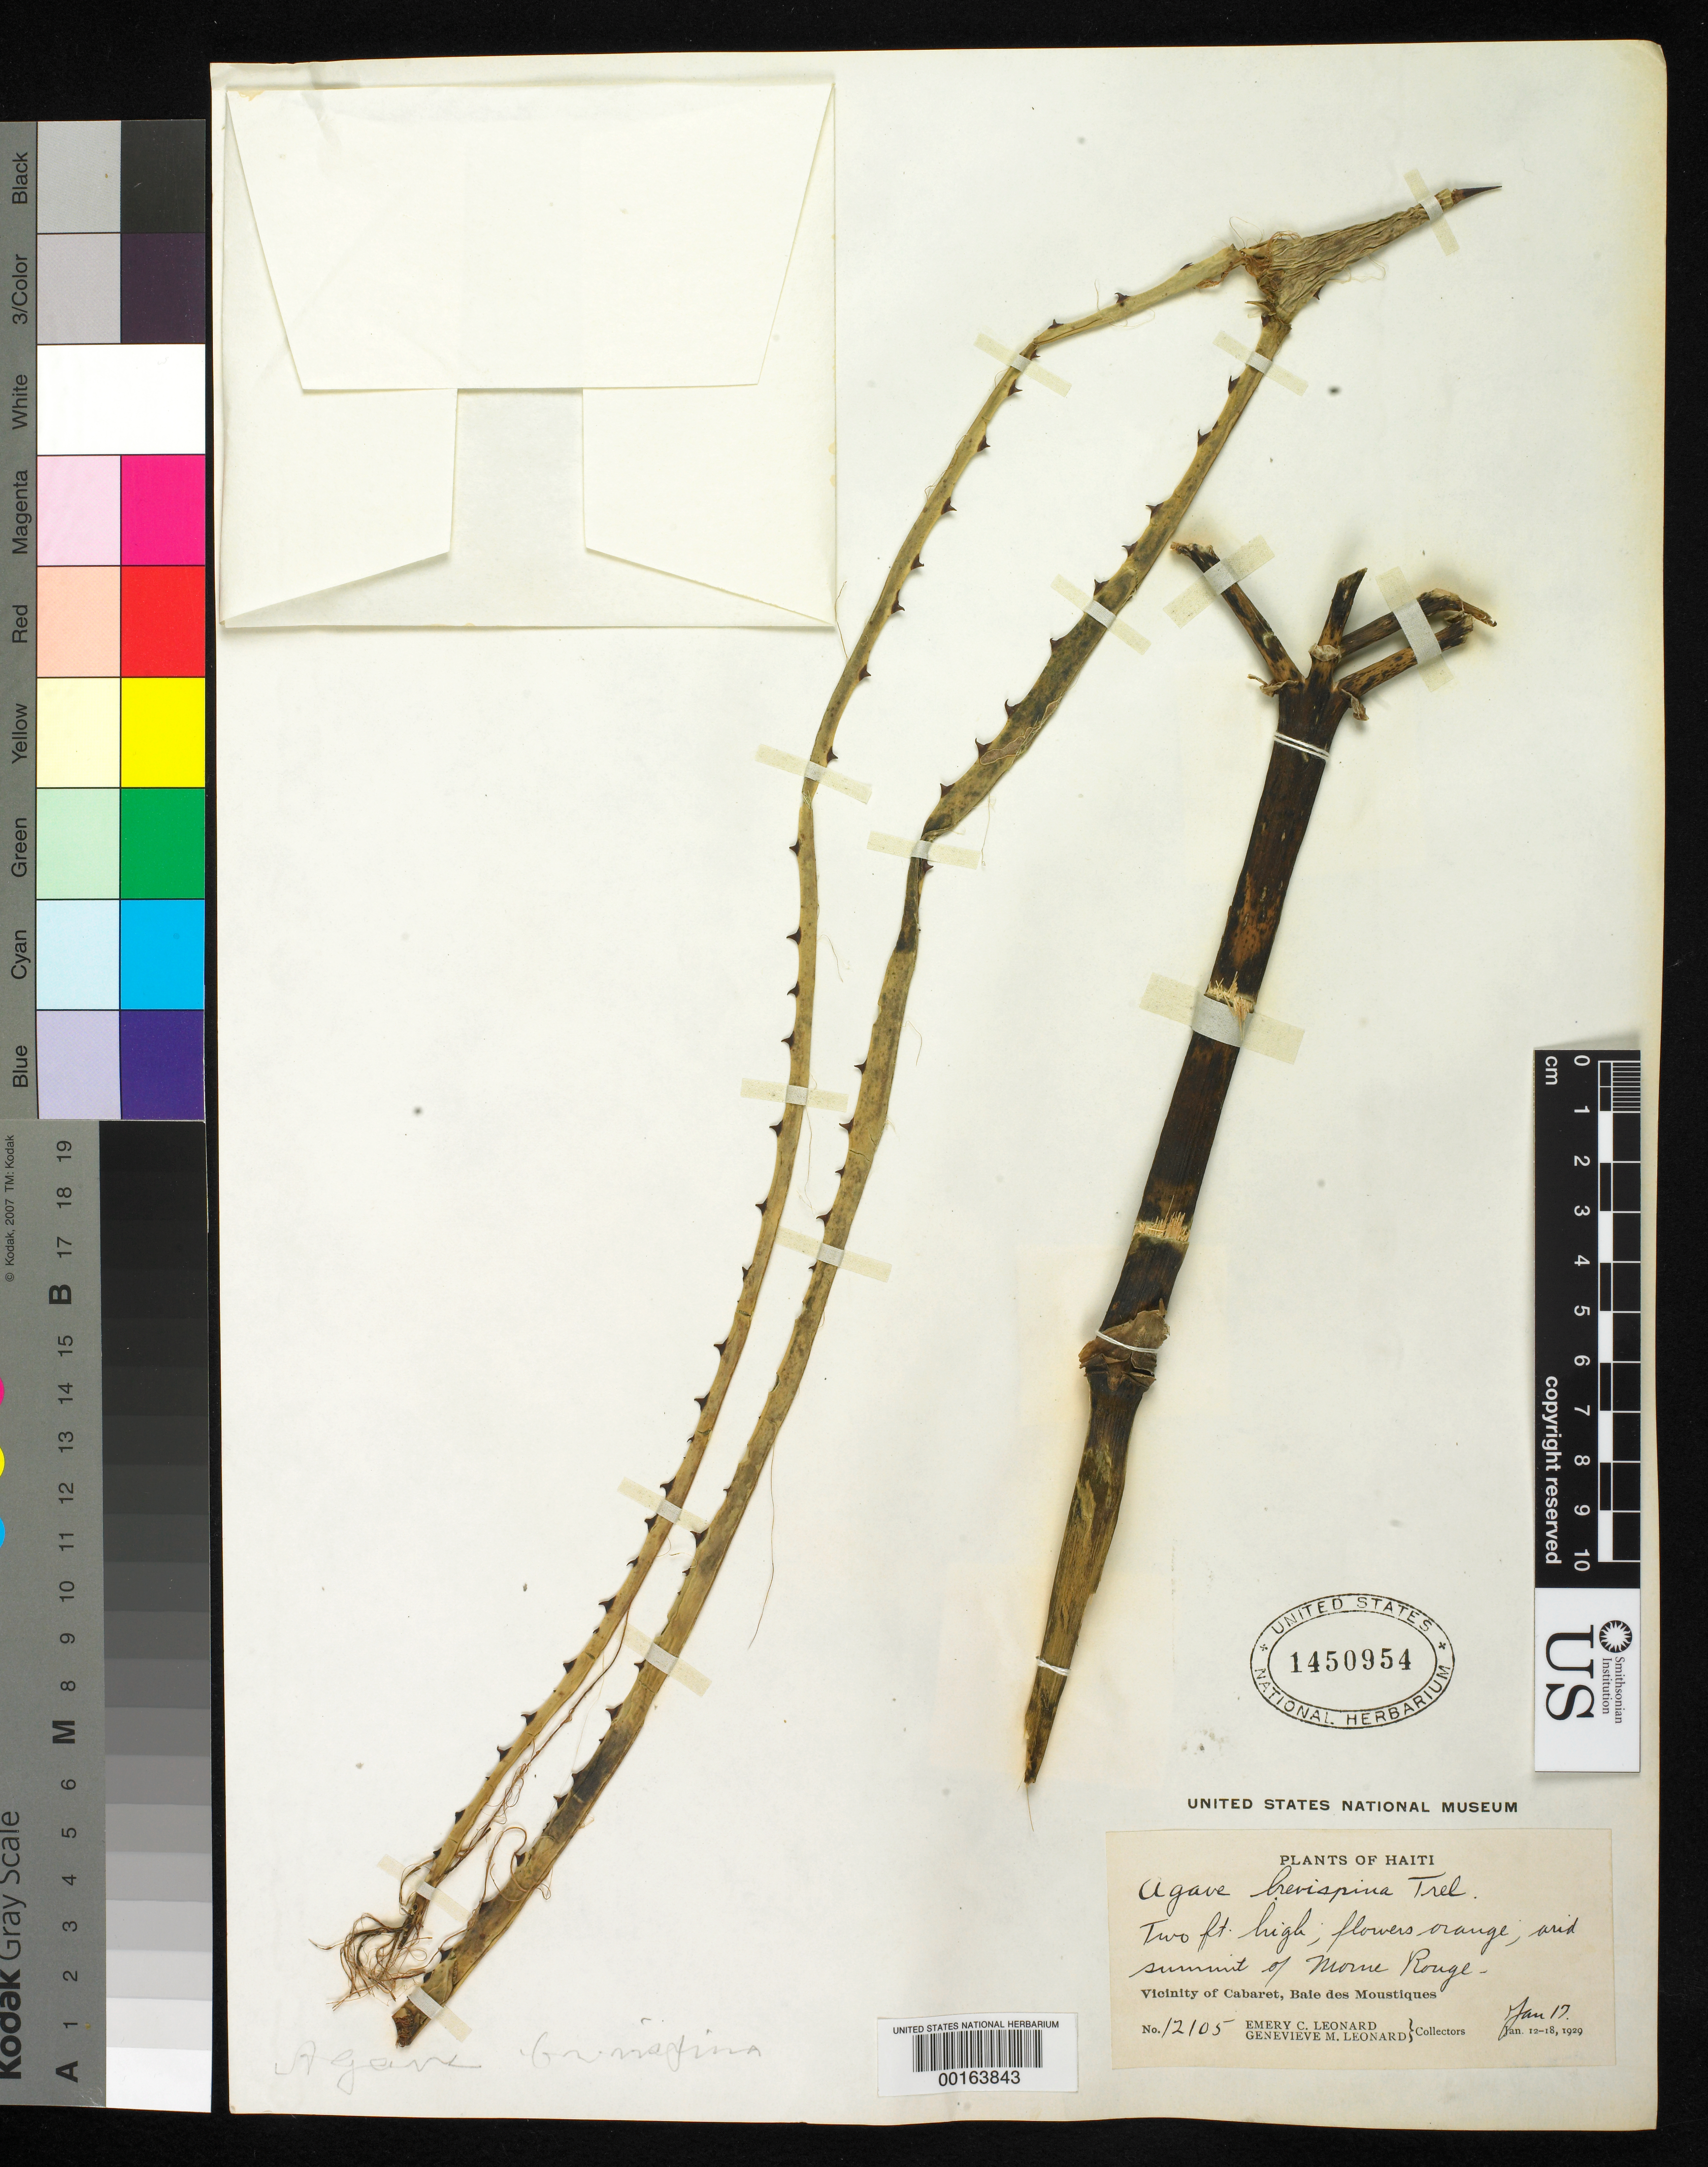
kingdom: Plantae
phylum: Tracheophyta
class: Liliopsida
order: Asparagales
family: Asparagaceae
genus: Agave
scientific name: Agave brevispina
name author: Trel.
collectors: E. C. Leonard & G. M. Leonard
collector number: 12105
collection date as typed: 17 Jan 1929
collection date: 1929-01-17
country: Haiti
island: Hispaniola Island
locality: City of cabaret, daie des moustiques; summit of morne rouge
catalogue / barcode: US 1450954